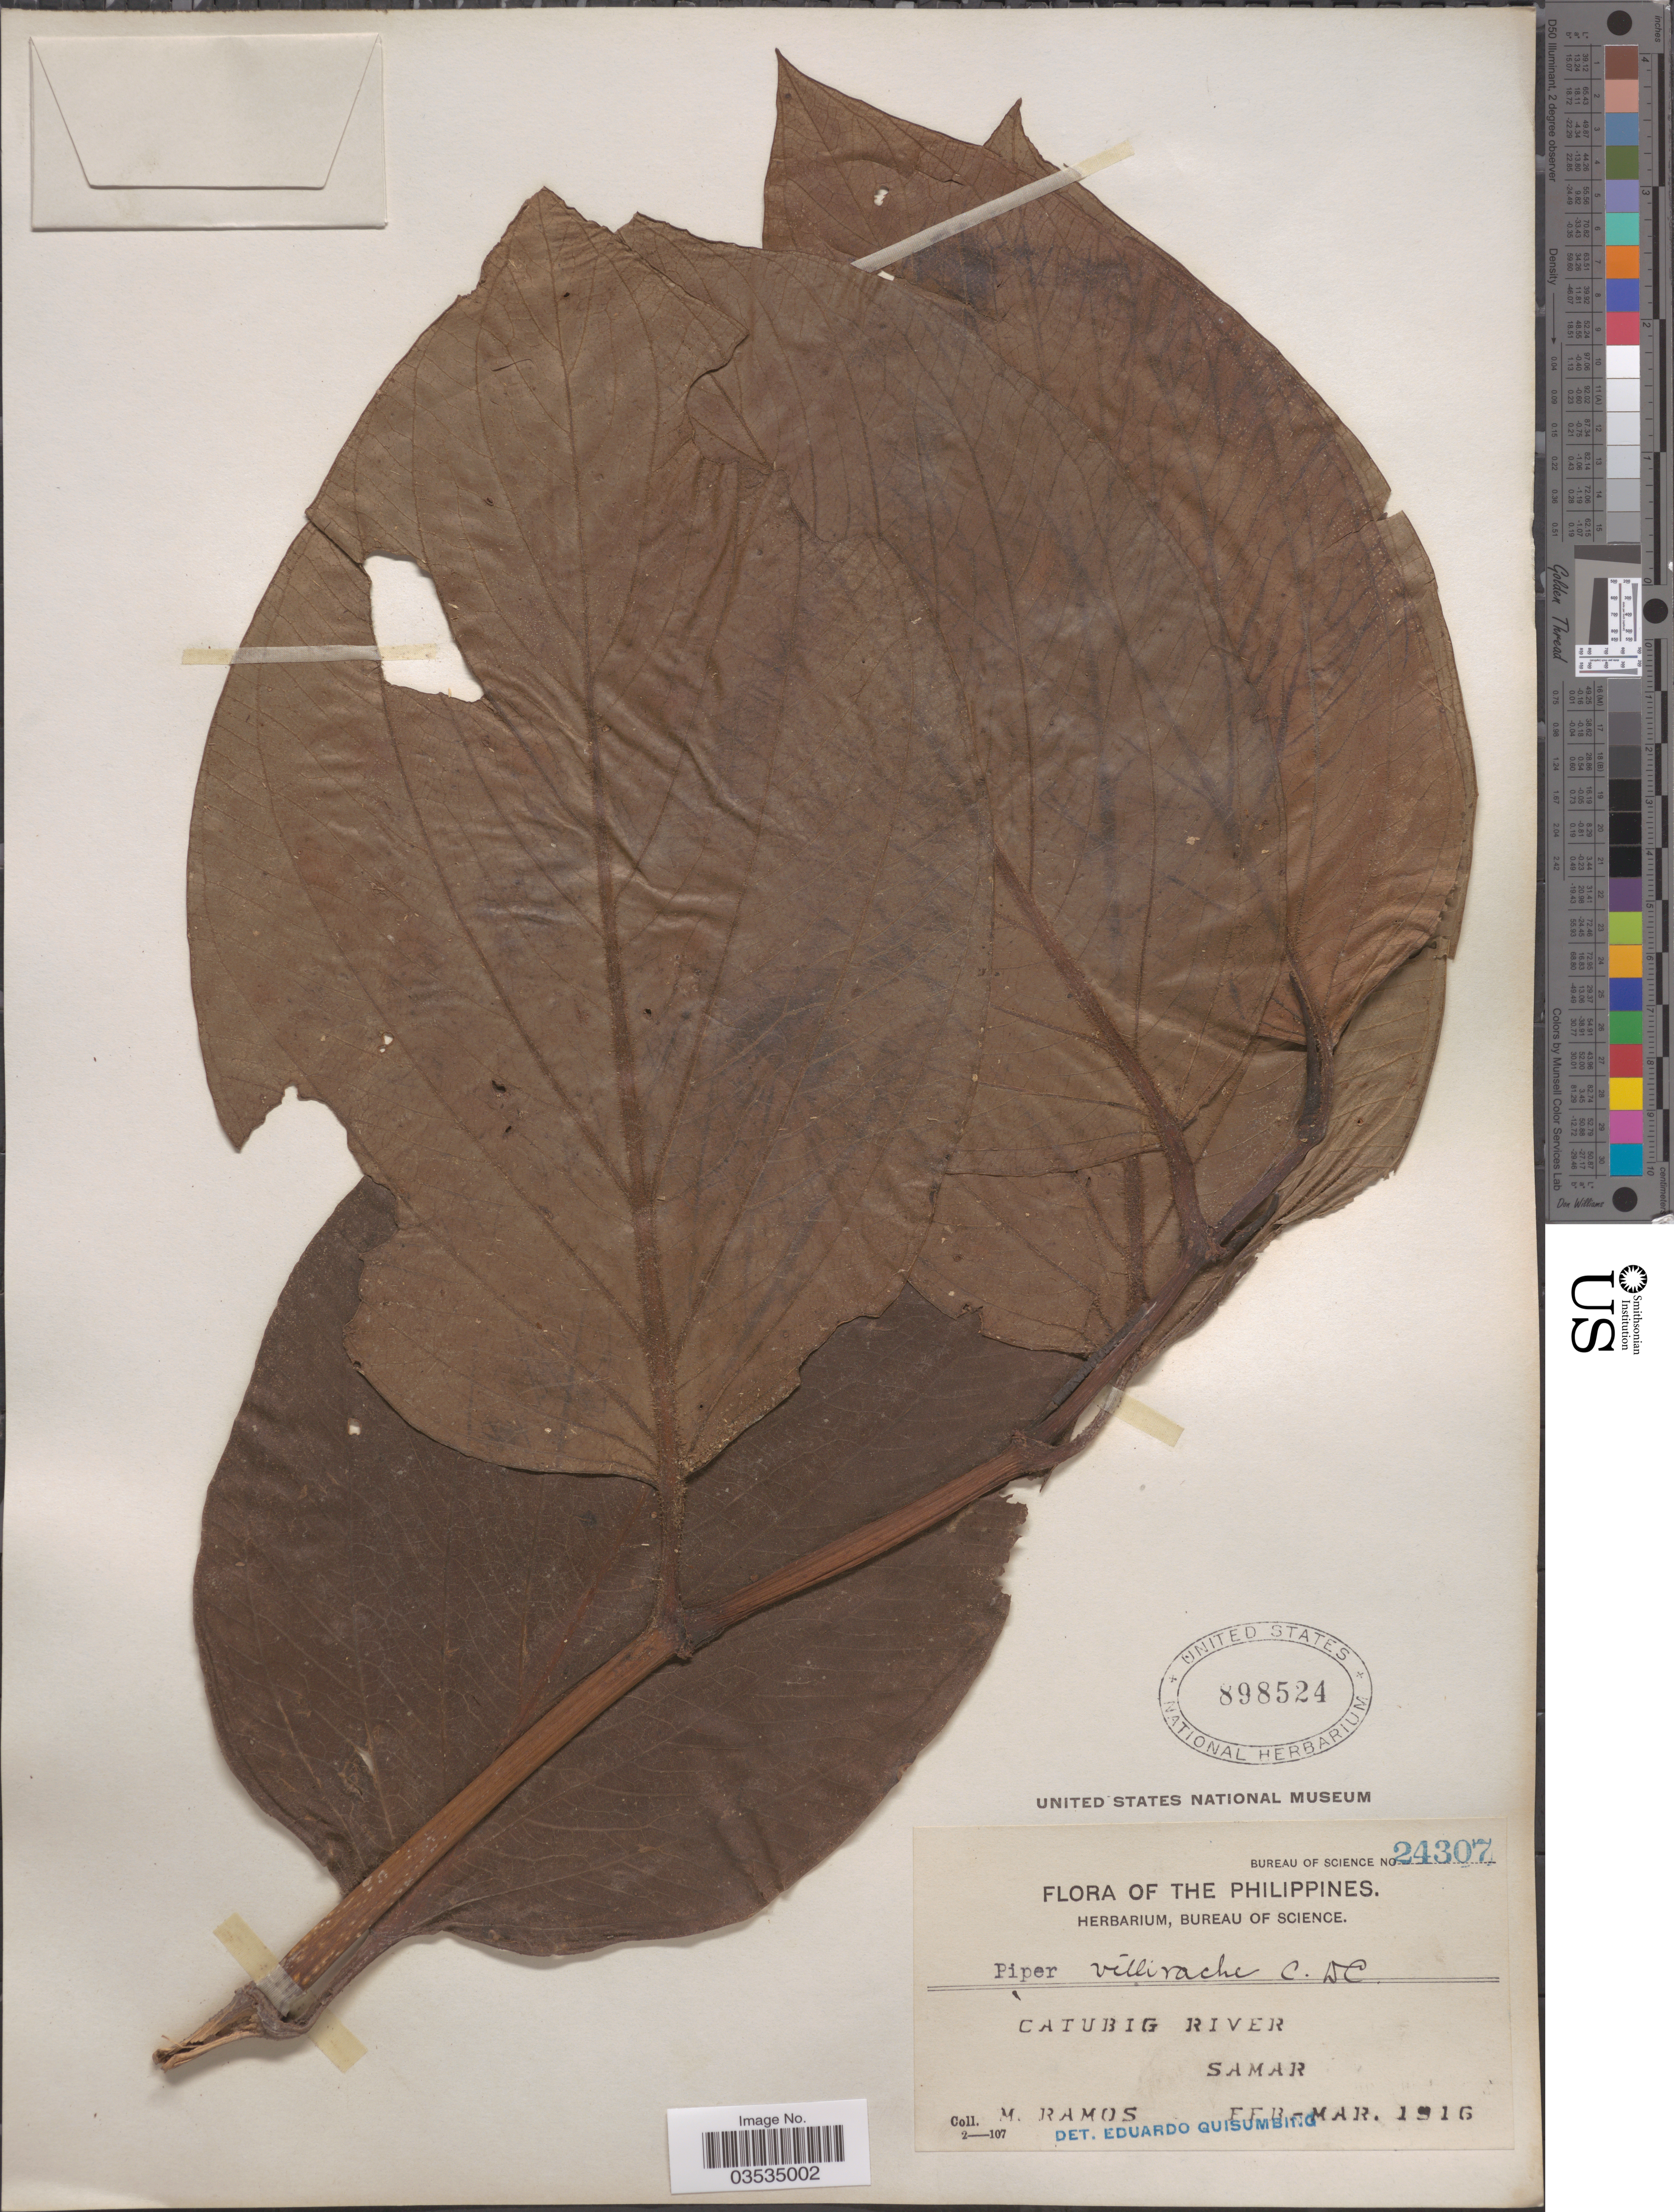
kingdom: Plantae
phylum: Tracheophyta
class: Magnoliopsida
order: Piperales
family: Piperaceae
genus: Piper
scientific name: Piper villirhache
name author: C. DC.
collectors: M. Ramos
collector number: Bureau of Science 24307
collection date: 1916-02/1916-03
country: Philippines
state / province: Eastern Visayas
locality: Catubig River. Samar.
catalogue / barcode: US 898524